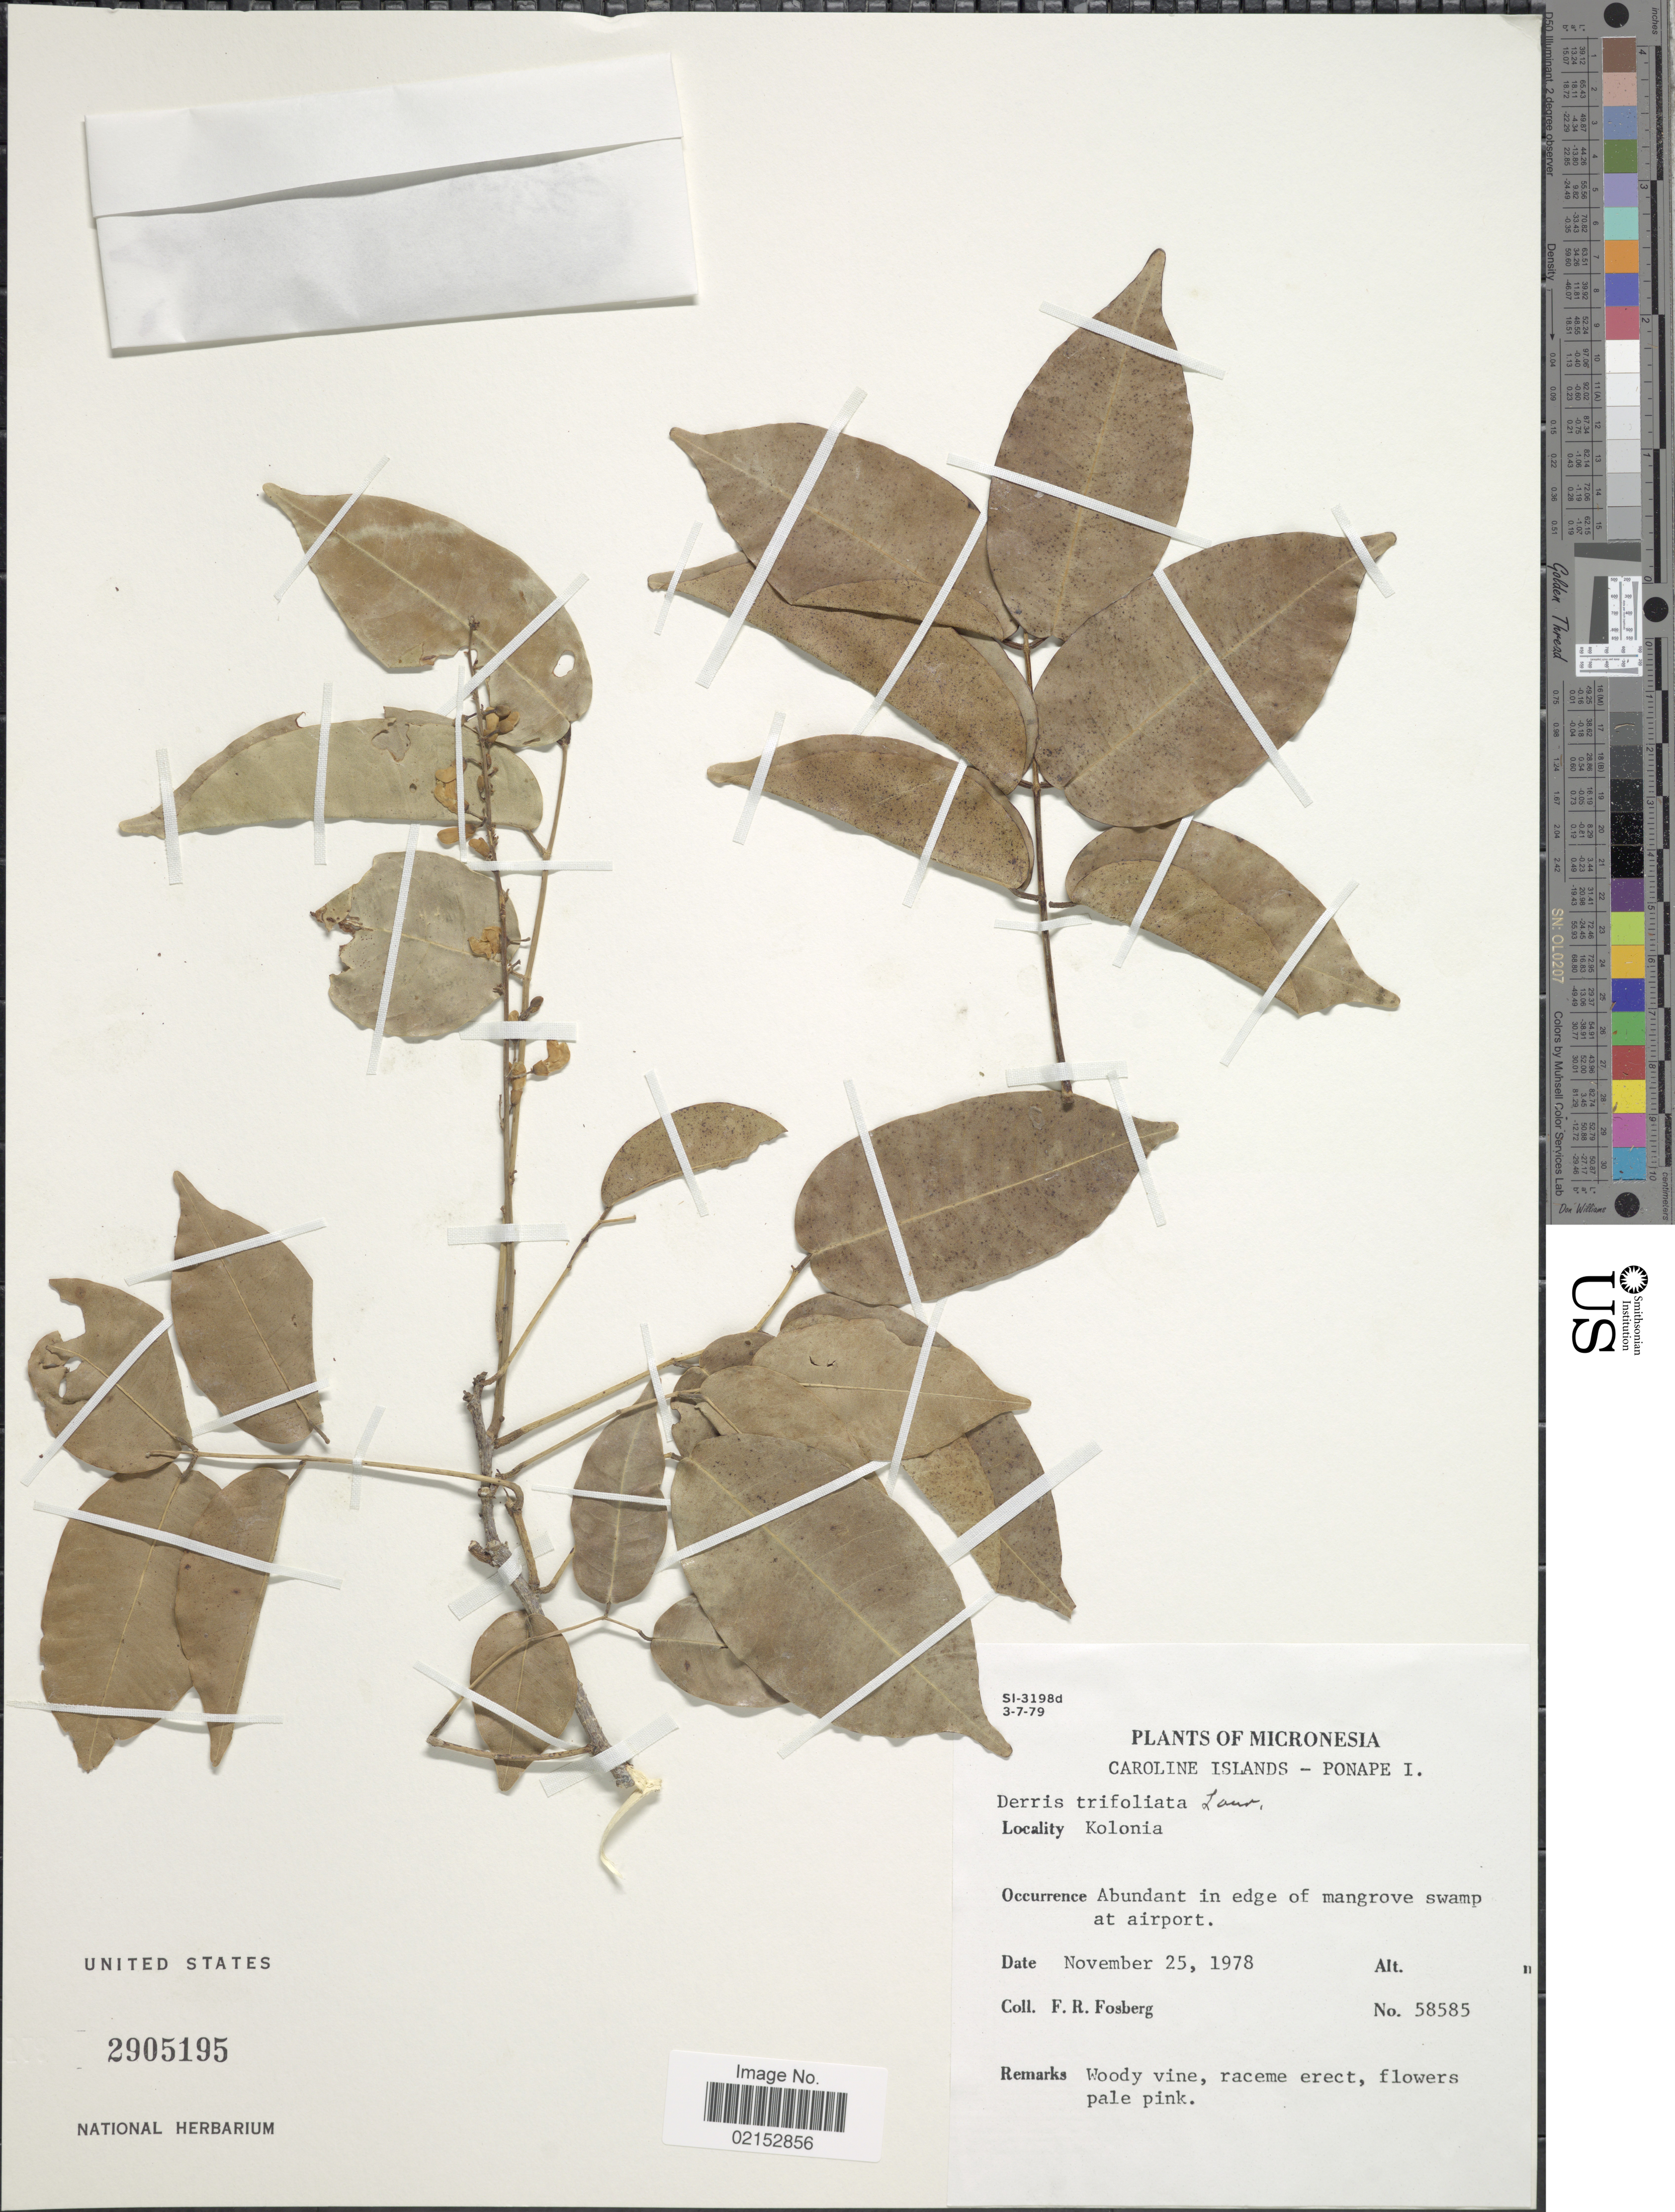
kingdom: Plantae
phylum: Tracheophyta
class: Magnoliopsida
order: Fabales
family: Fabaceae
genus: Derris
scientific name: Derris trifoliata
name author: Lour.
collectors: F. R. Fosberg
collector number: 58585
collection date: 1978-11-25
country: Micronesia, Federated States of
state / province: Pohnpei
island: Pohnpei [Ponape]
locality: Micronesia, Caroline Islands, Ponape I., Kolonia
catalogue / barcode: US 2905195